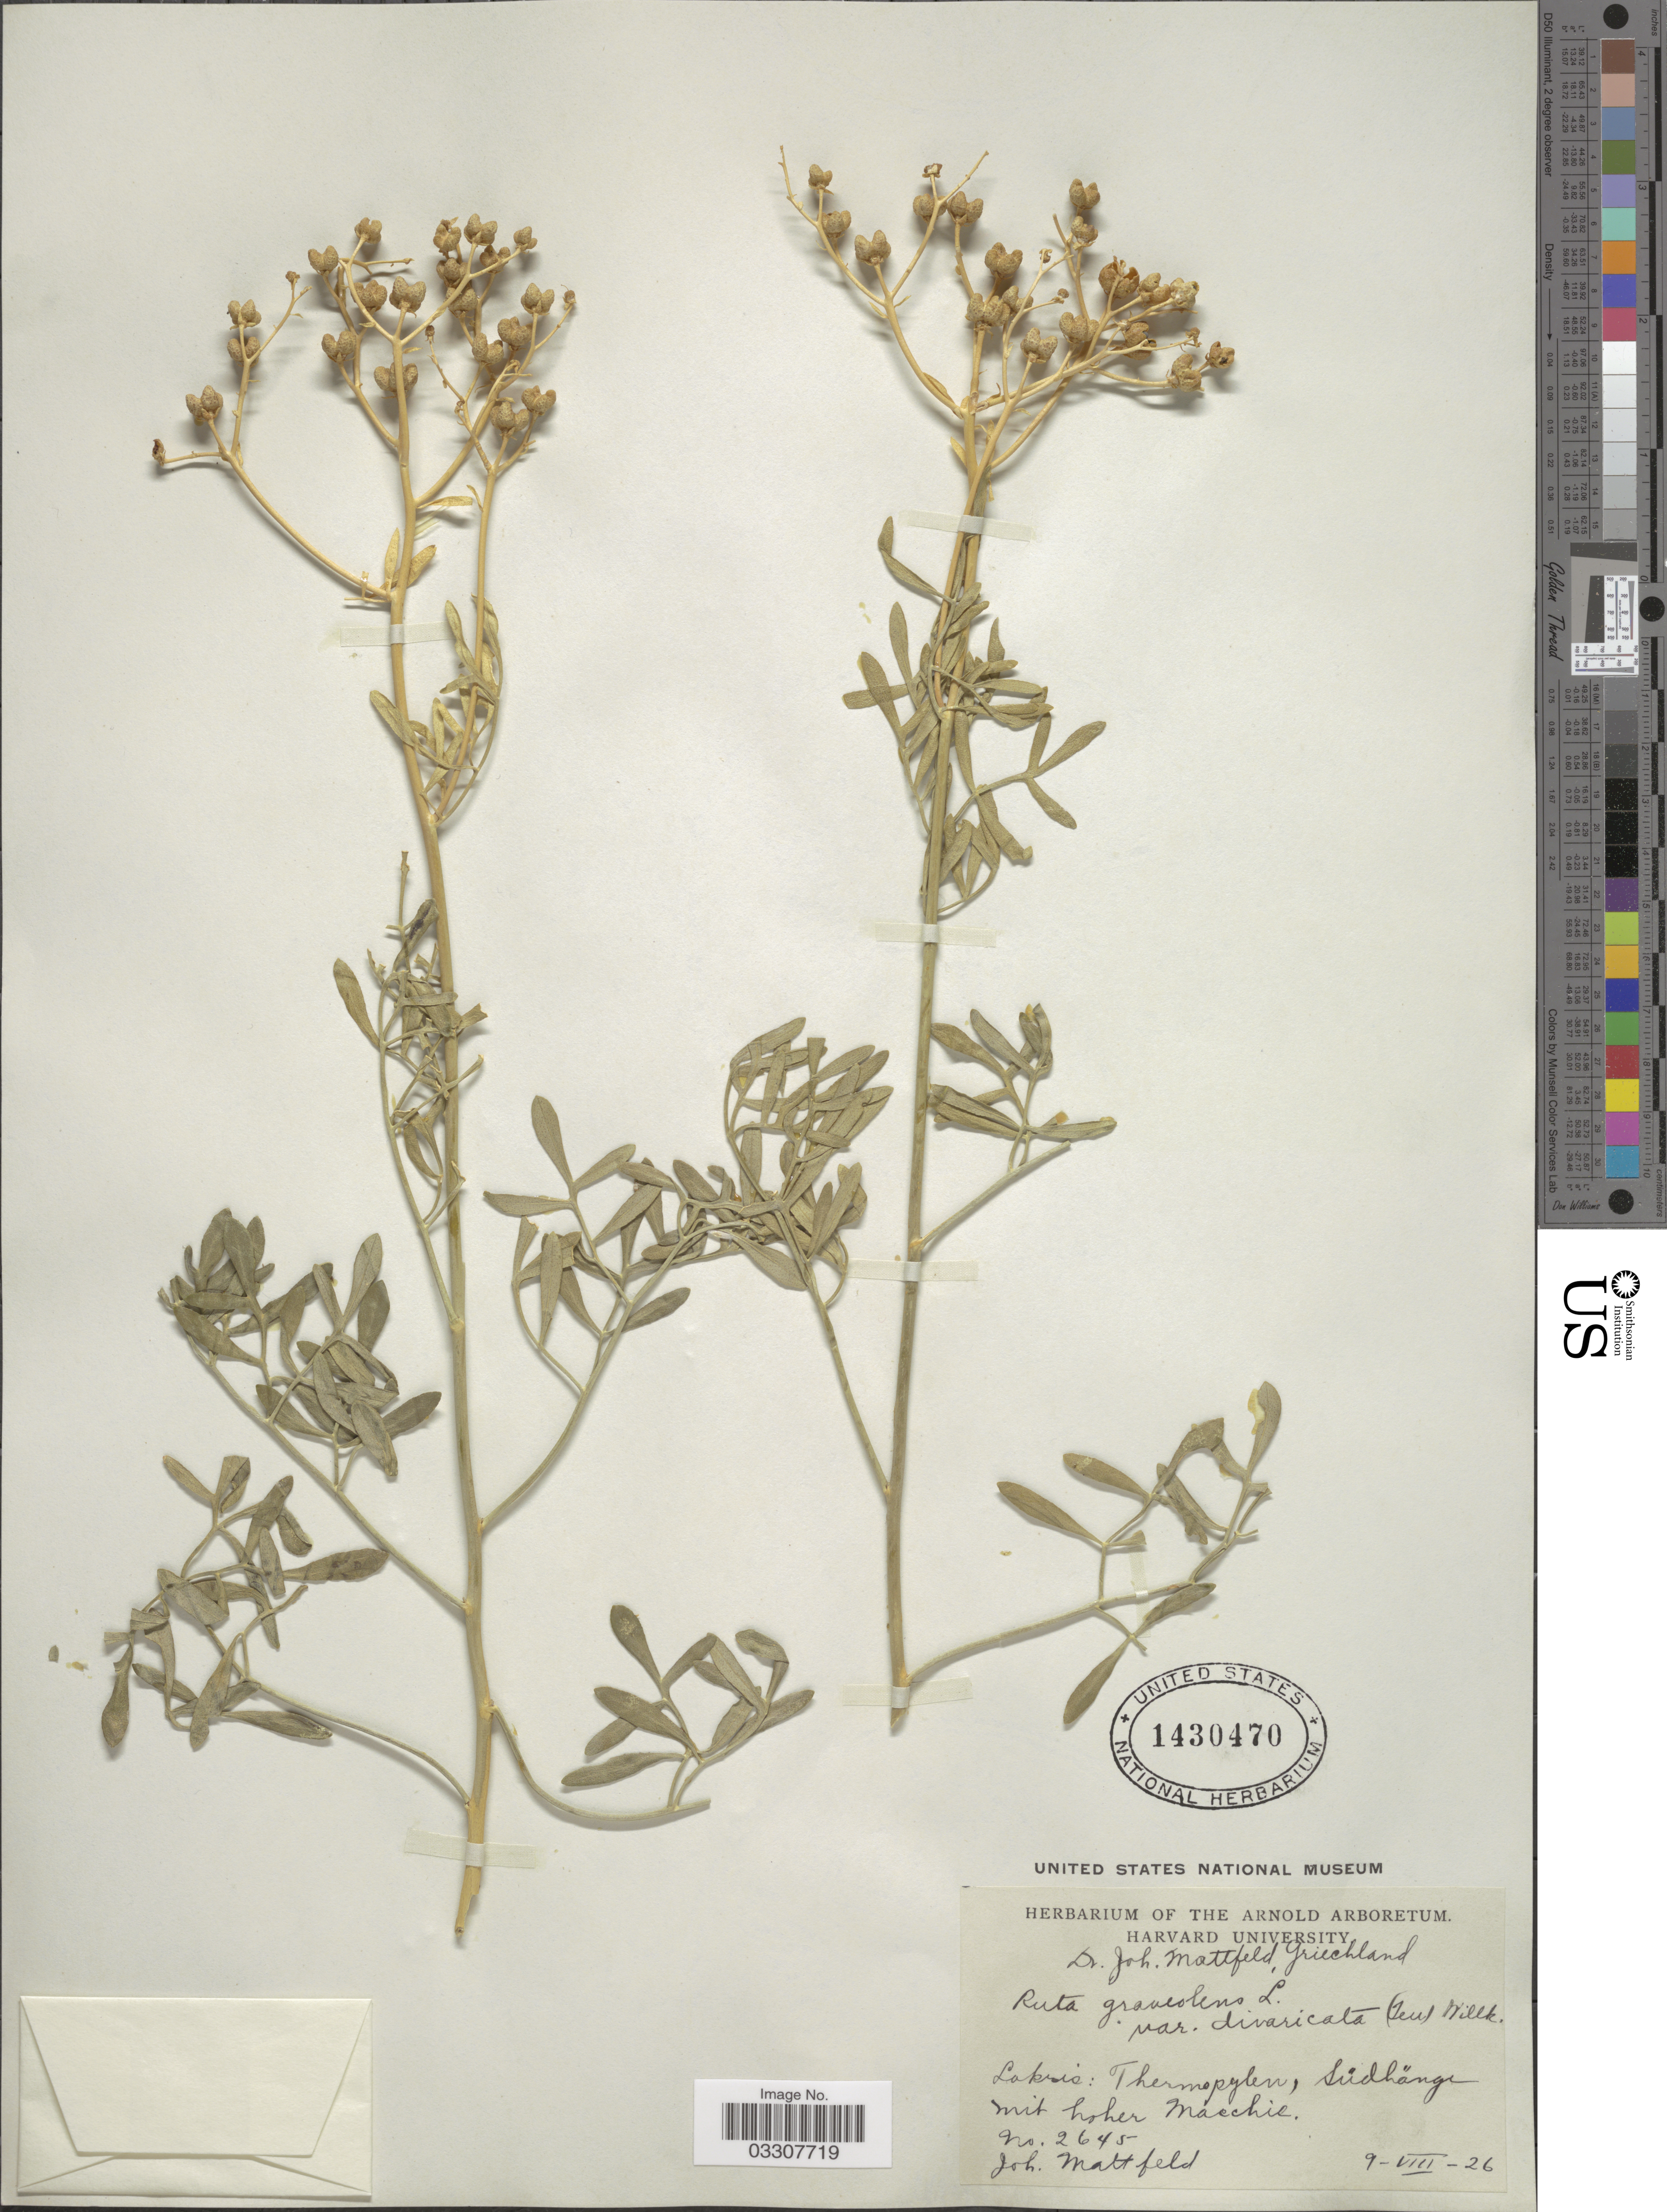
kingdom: Plantae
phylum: Tracheophyta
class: Magnoliopsida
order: Sapindales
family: Rutaceae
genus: Ruta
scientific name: Ruta corsica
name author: DC.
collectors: J. Mattfeld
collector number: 2645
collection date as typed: Transcribed d/m/y: 9/8/26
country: Greece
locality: Lokris: Thermopylen, Südhange mit hoher Macchie.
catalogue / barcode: US 1430470